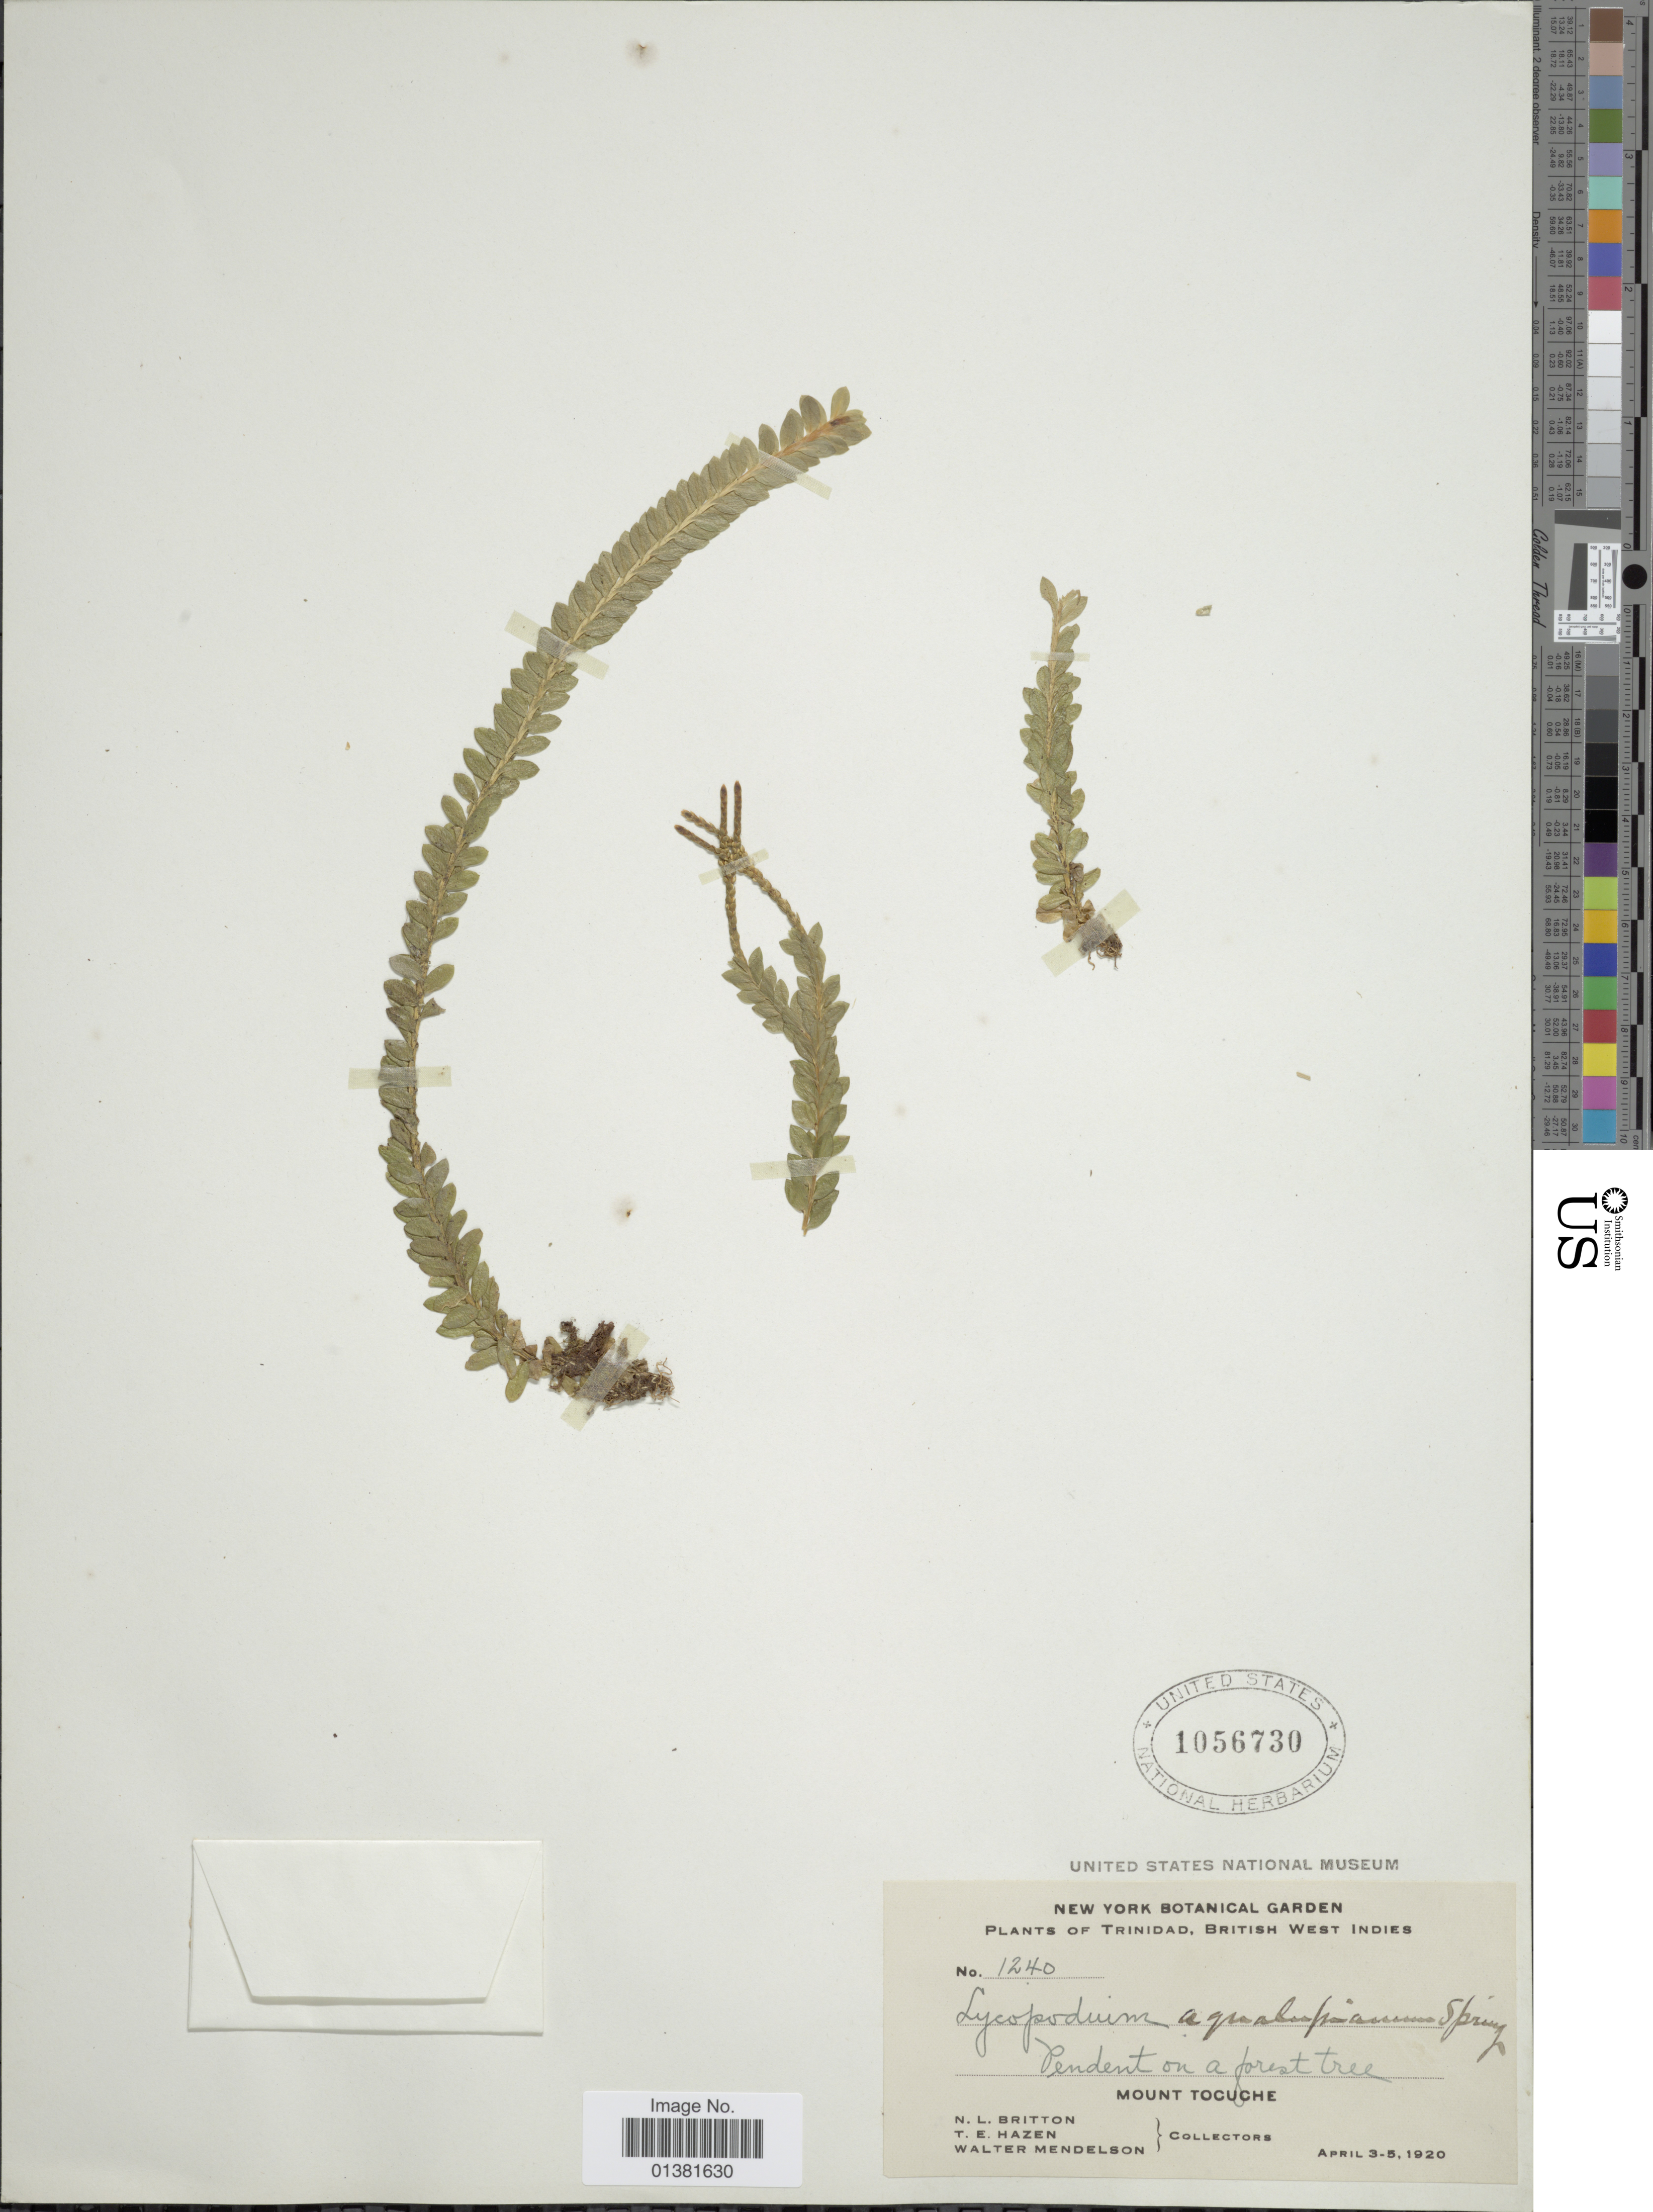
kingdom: Plantae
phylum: Tracheophyta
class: Lycopodiopsida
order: Lycopodiales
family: Lycopodiaceae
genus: Phlegmariurus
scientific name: Phlegmariurus aqualupianus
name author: (Spring) B. Øllg.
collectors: N. Britton, T. E. Hazen & W. Mendelson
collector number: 1240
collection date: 1920-04-03/1920-04-05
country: Trinidad and Tobago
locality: Trinidad, British West Indies, Mount Tocuche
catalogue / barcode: US 1056730